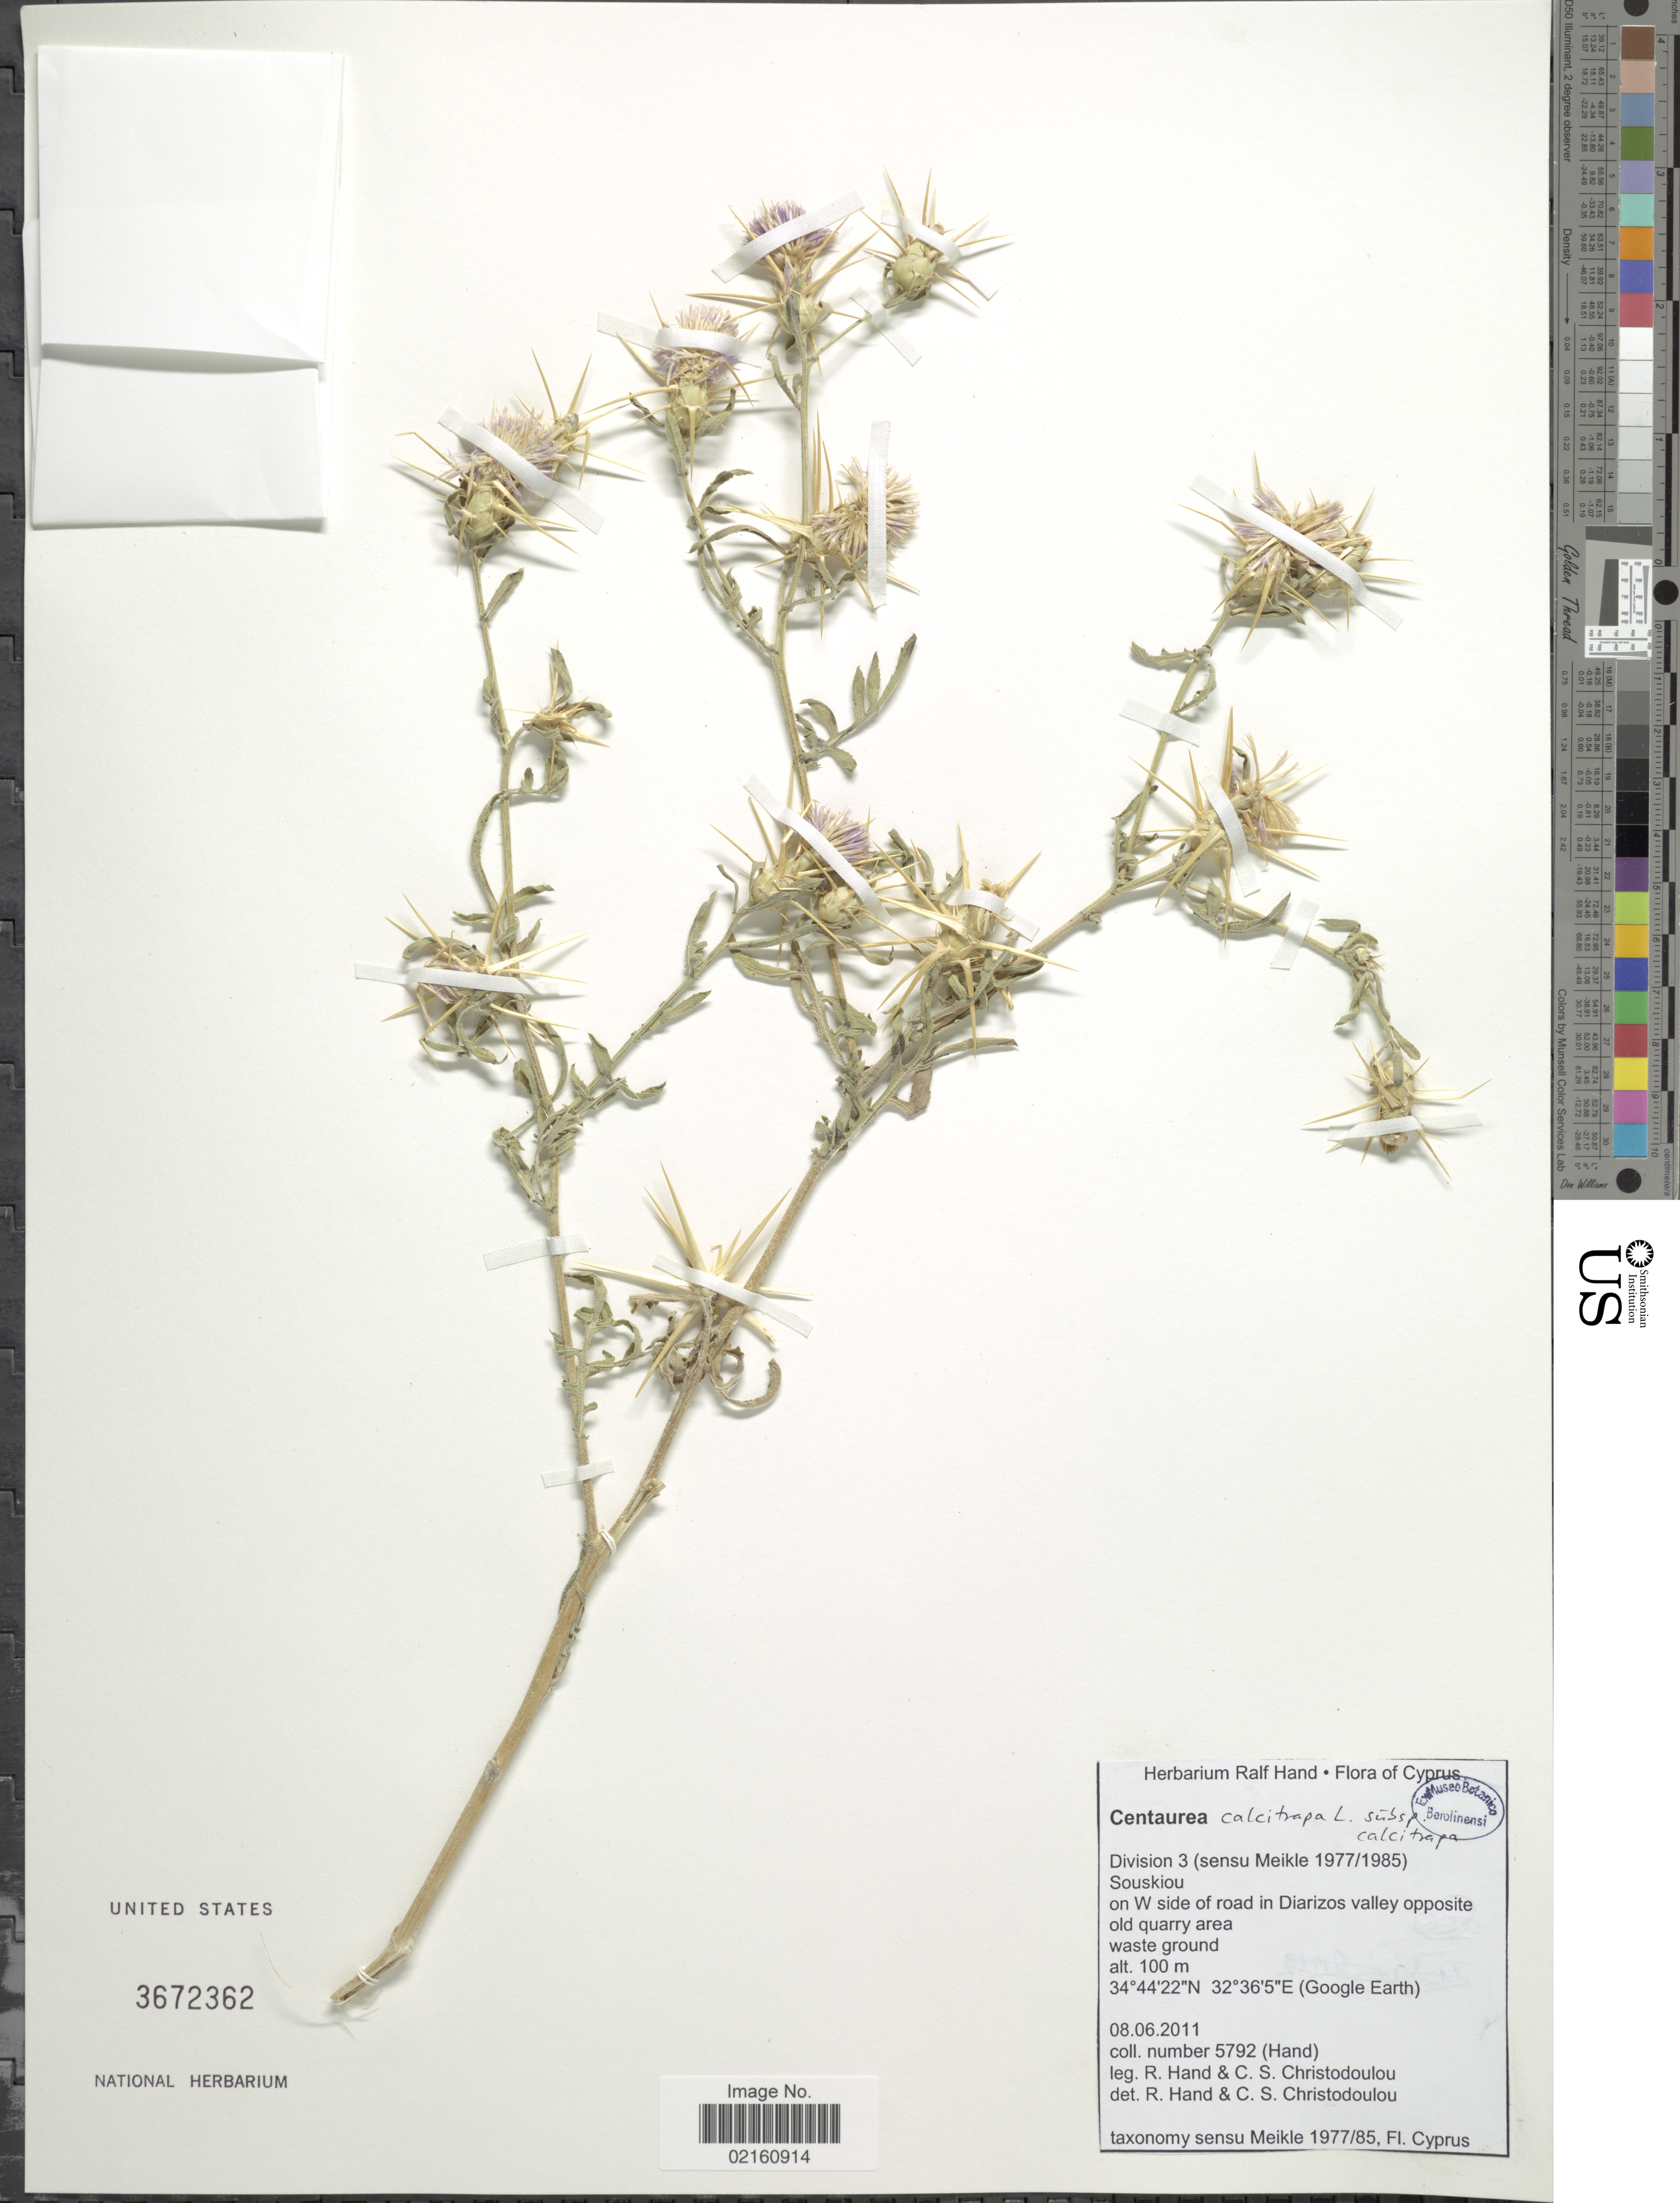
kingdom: Plantae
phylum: Tracheophyta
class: Magnoliopsida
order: Asterales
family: Asteraceae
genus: Centaurea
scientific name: Centaurea calcitrapa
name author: L.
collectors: R. Hand & C. Christodoulou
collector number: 5792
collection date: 2011-06-08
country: Cyprus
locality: Division 3 (sensu Meikle), Souskiou, W side of road in Diarizos valley opposite old quarry area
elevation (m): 100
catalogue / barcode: US 3672362